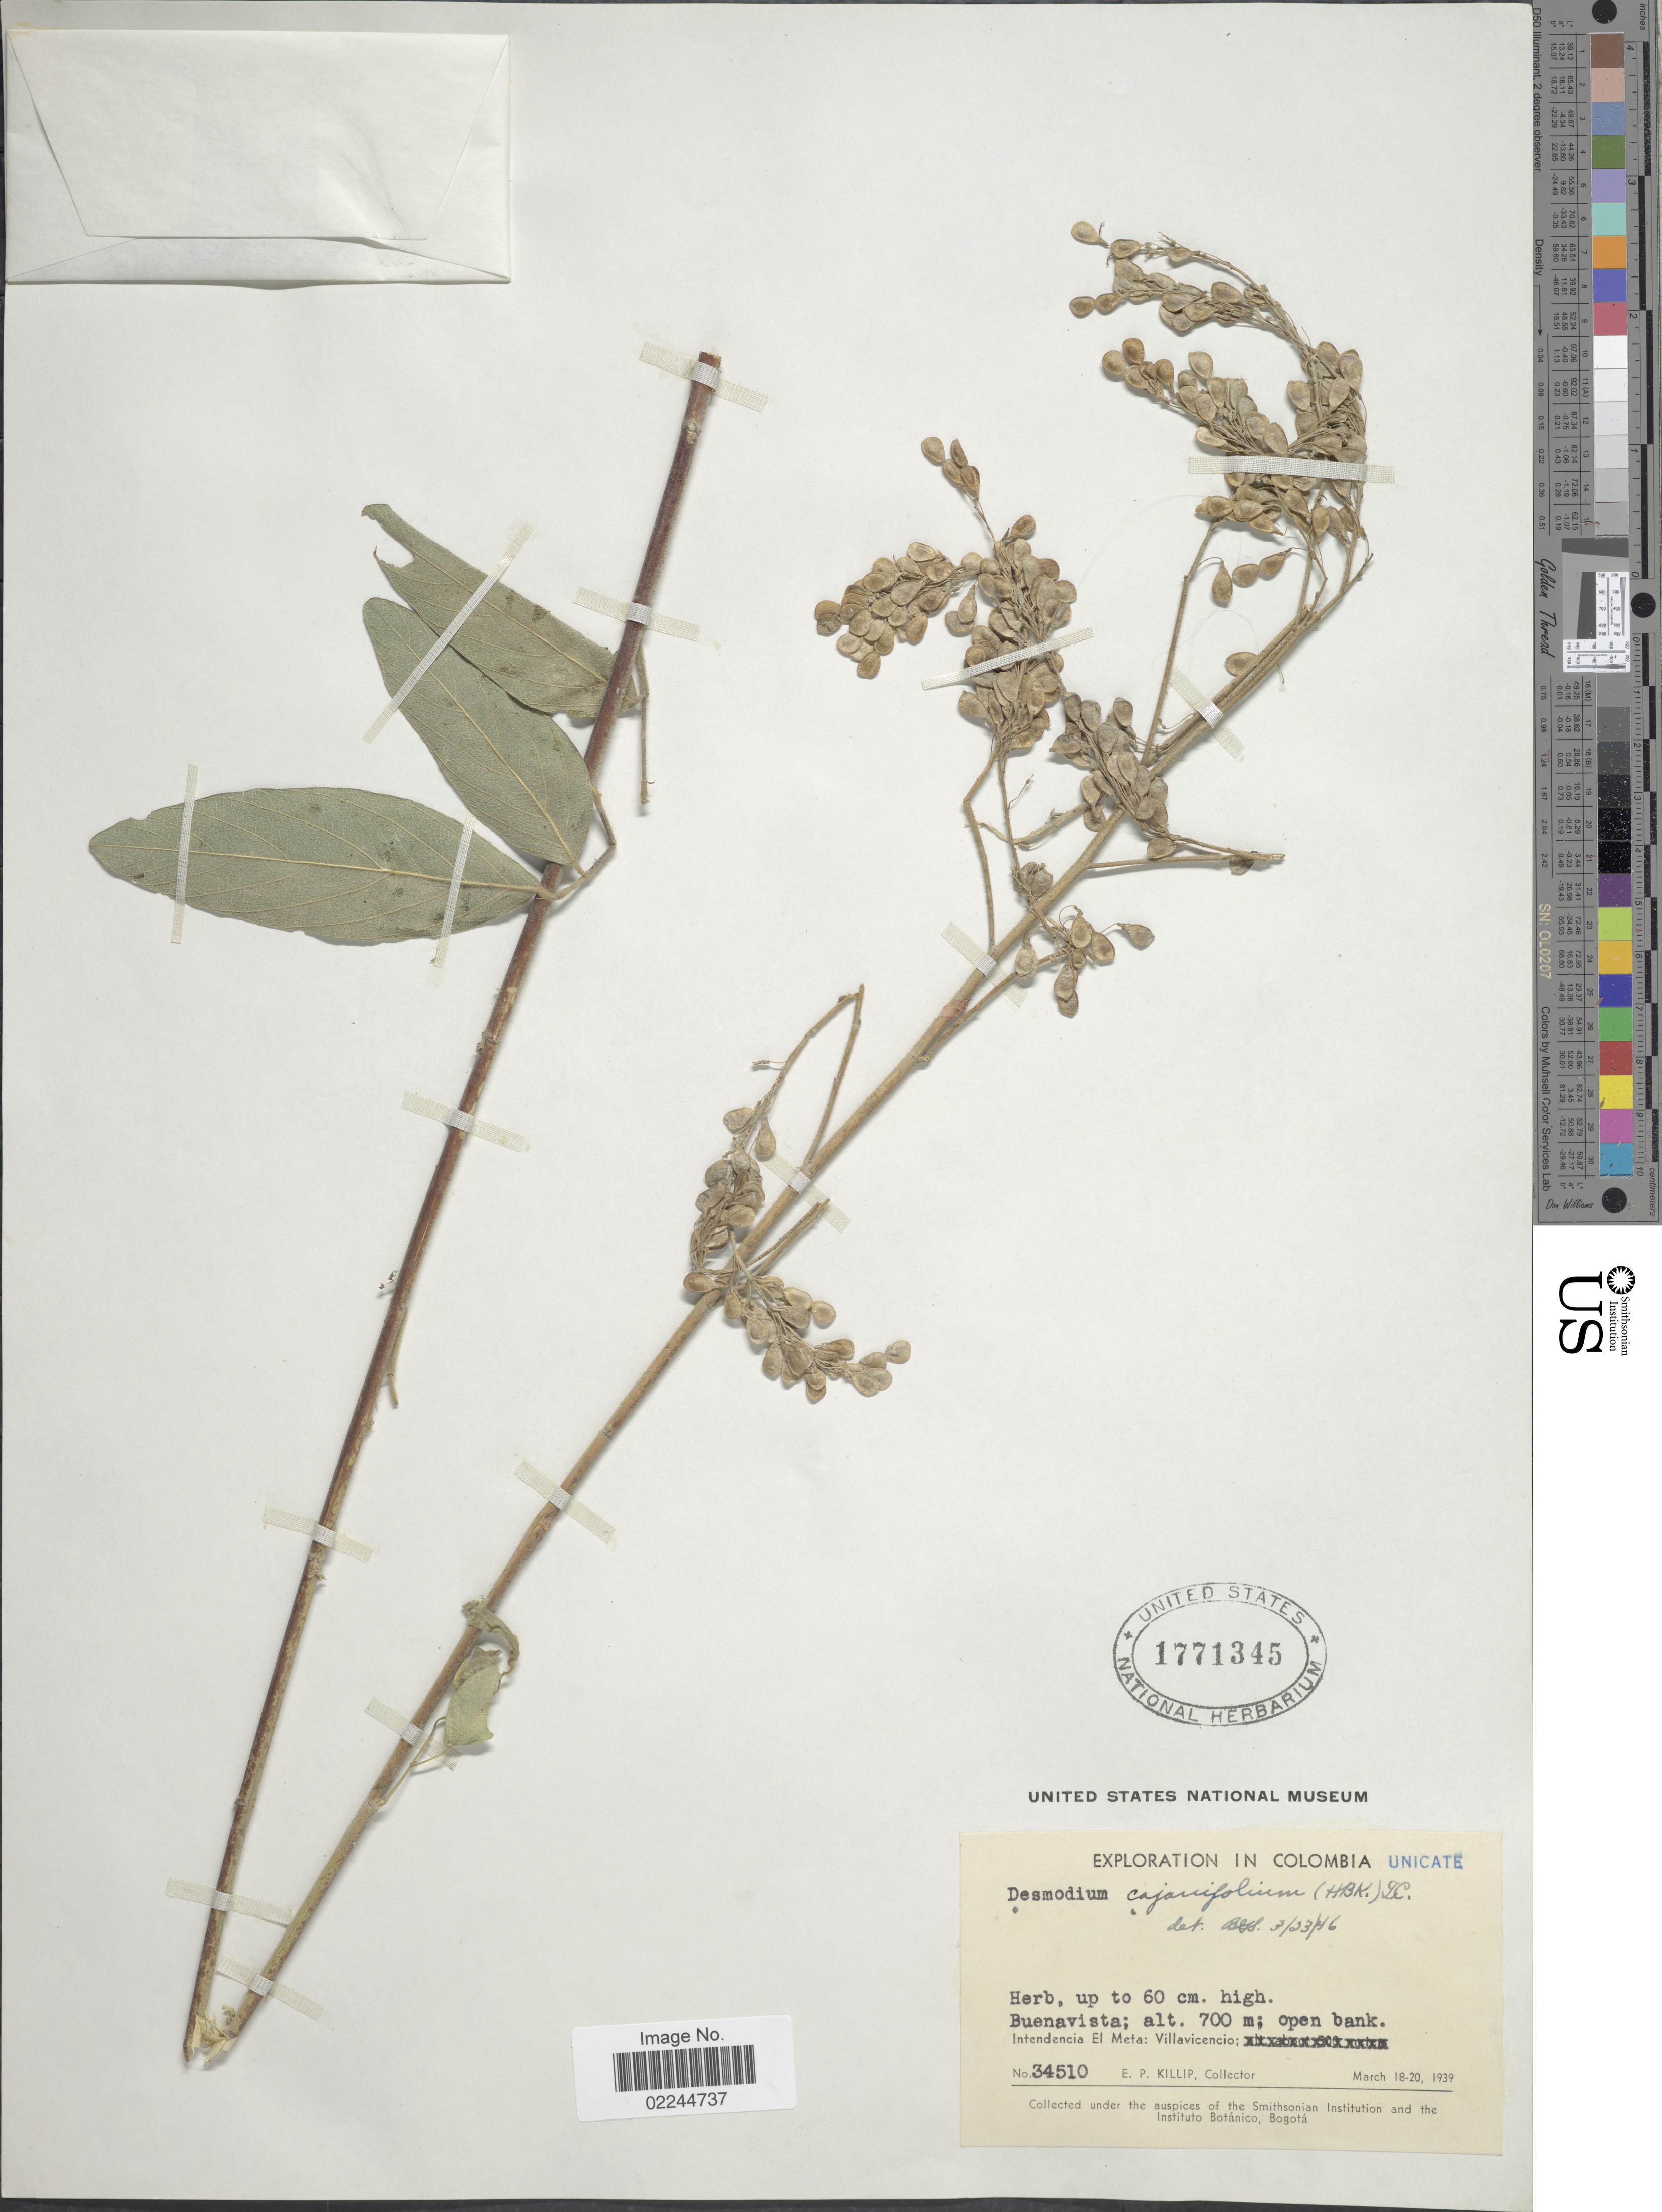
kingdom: Plantae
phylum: Tracheophyta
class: Magnoliopsida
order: Fabales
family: Fabaceae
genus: Desmodium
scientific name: Desmodium cajanifolium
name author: (Kunth) DC.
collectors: E. P. Killip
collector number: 34510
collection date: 1939-03-18/1939-03-20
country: Colombia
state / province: Meta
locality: Buenavista, Villavicencio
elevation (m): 700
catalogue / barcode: US 1771345